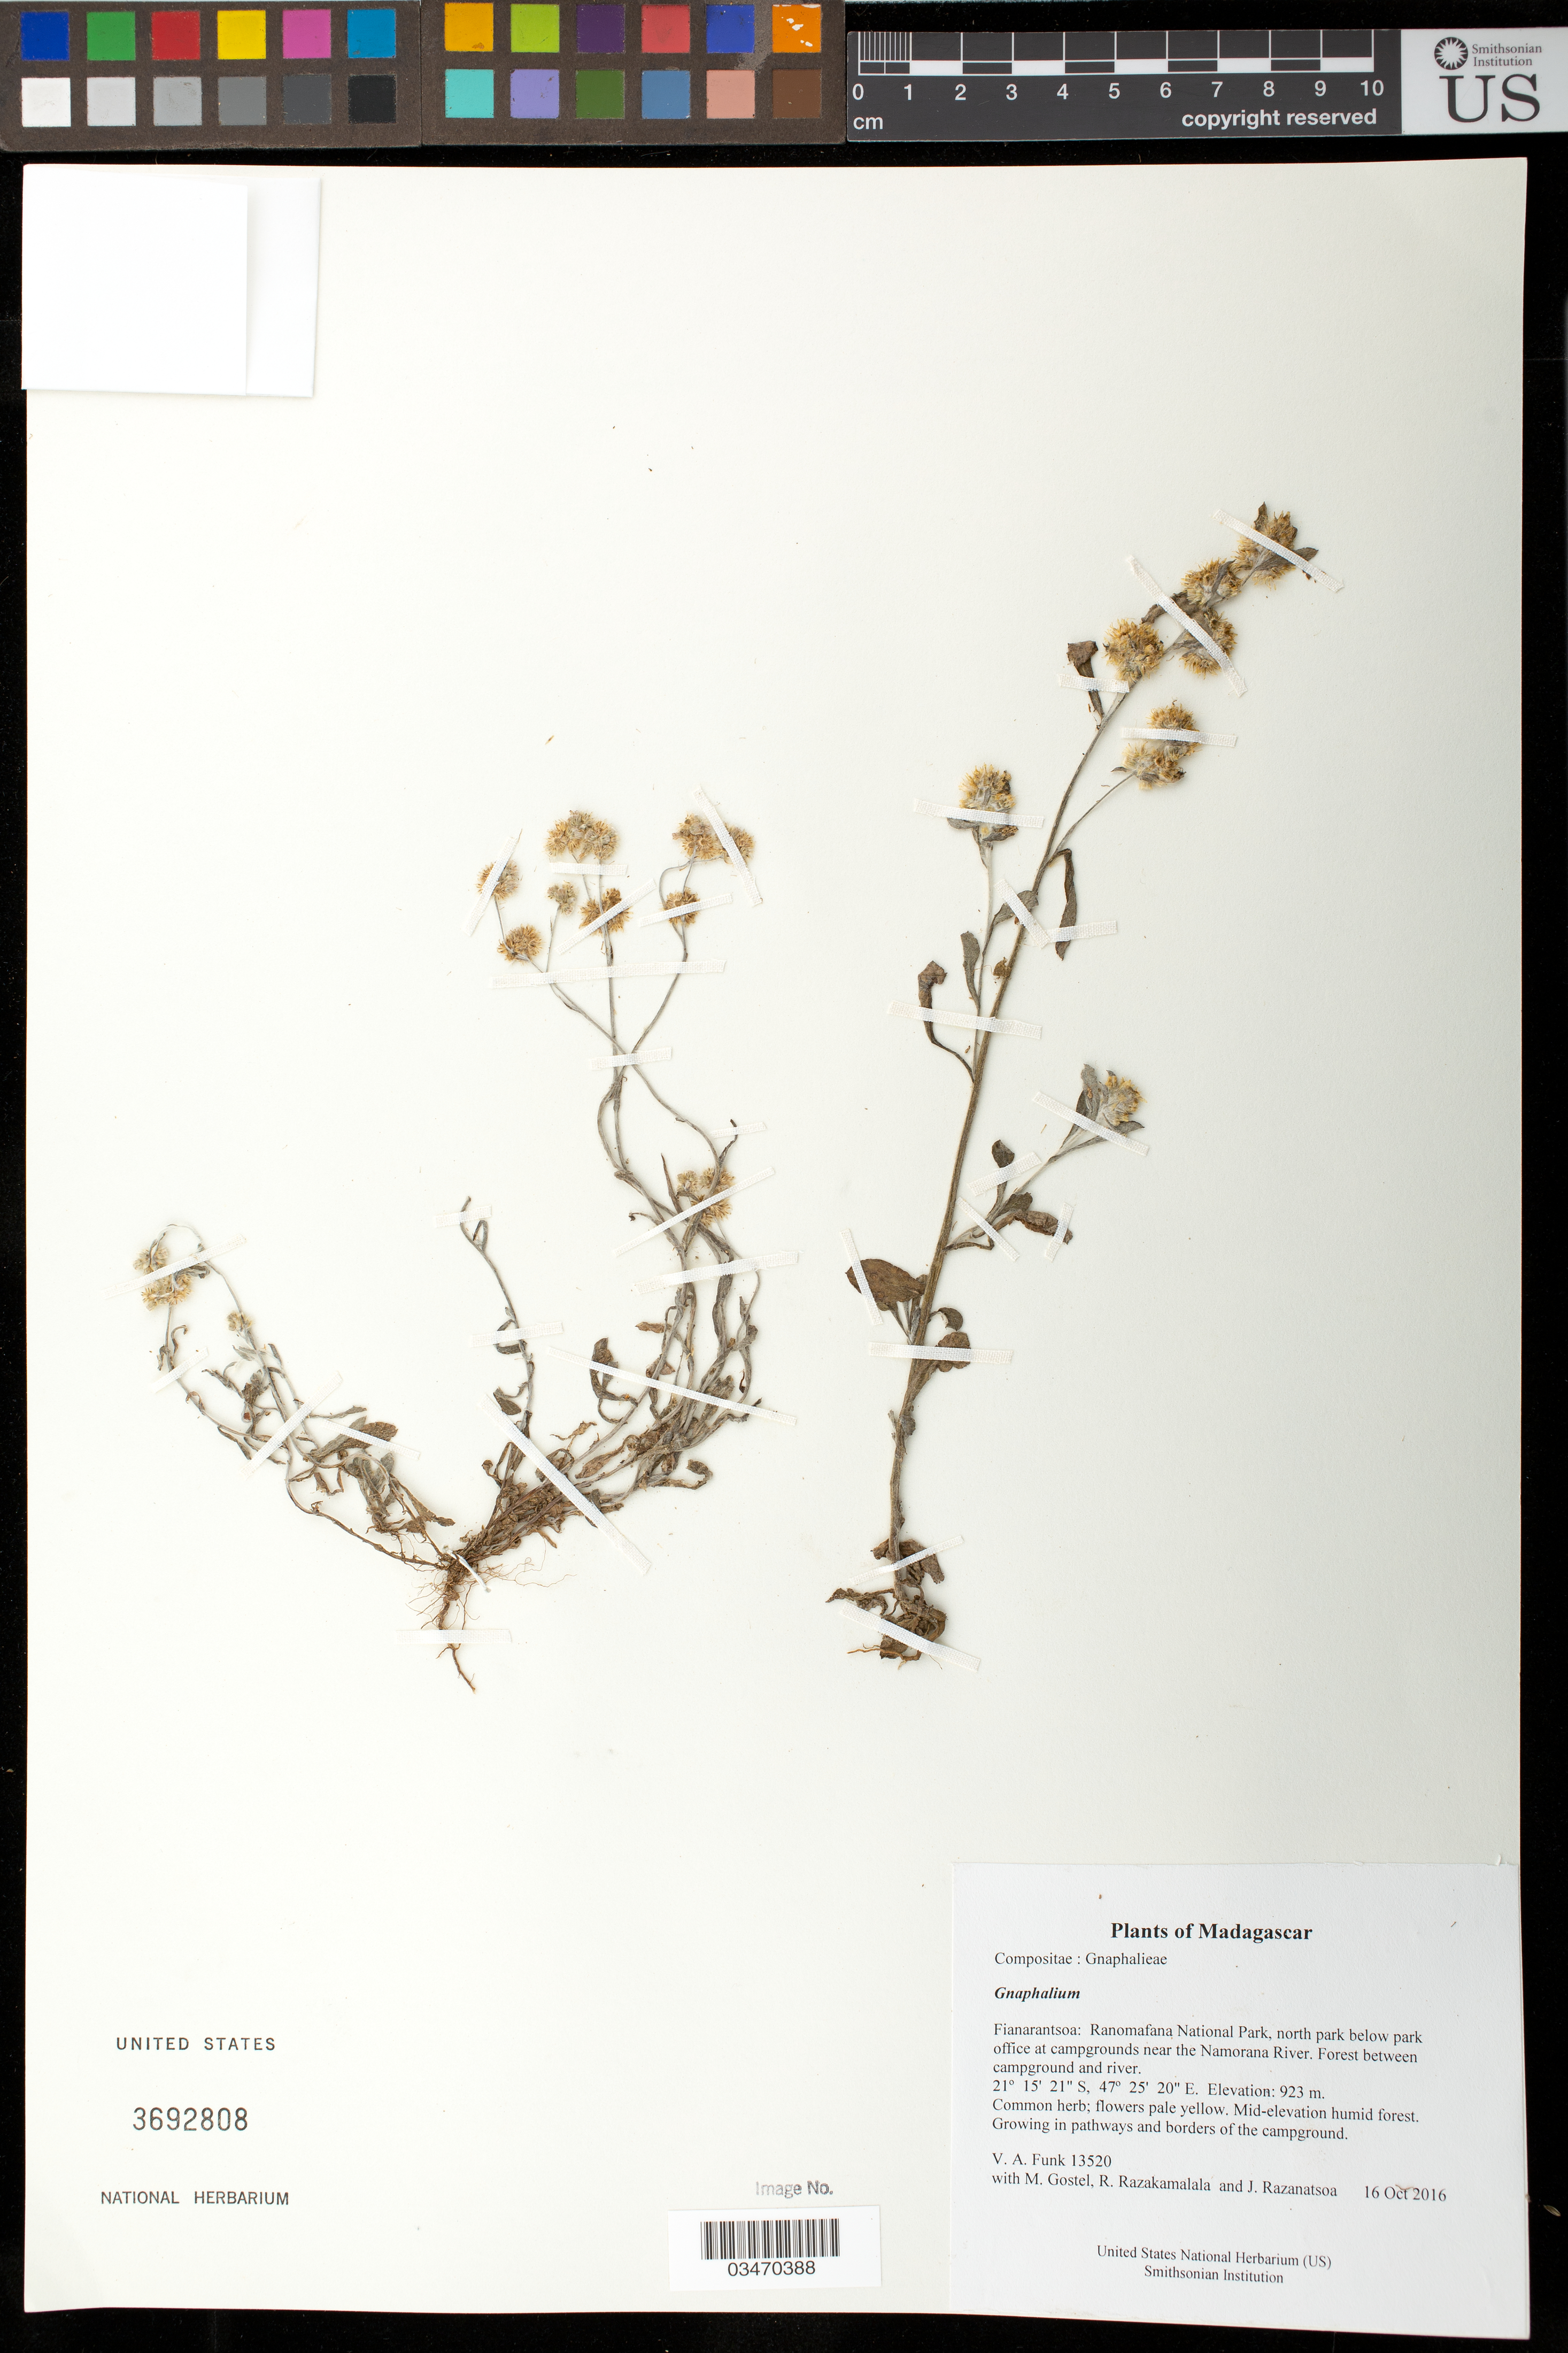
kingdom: Plantae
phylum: Tracheophyta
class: Magnoliopsida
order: Asterales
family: Asteraceae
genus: Gnaphalium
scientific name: Gnaphalium sp.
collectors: M. R. Gostel, R. Razakamalala & J. Razanatsoa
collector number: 13520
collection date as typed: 16 Oct 2016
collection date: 2016-10-16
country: Madagascar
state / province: Vatovavy Fitovinany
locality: Ranomafana National Park, north park below park office at campgrounds near the Namorana River. Forest between campground and river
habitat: Mid-elevation humid forest. Growing in pathways and borders of the campground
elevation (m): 923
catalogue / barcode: US 3692808